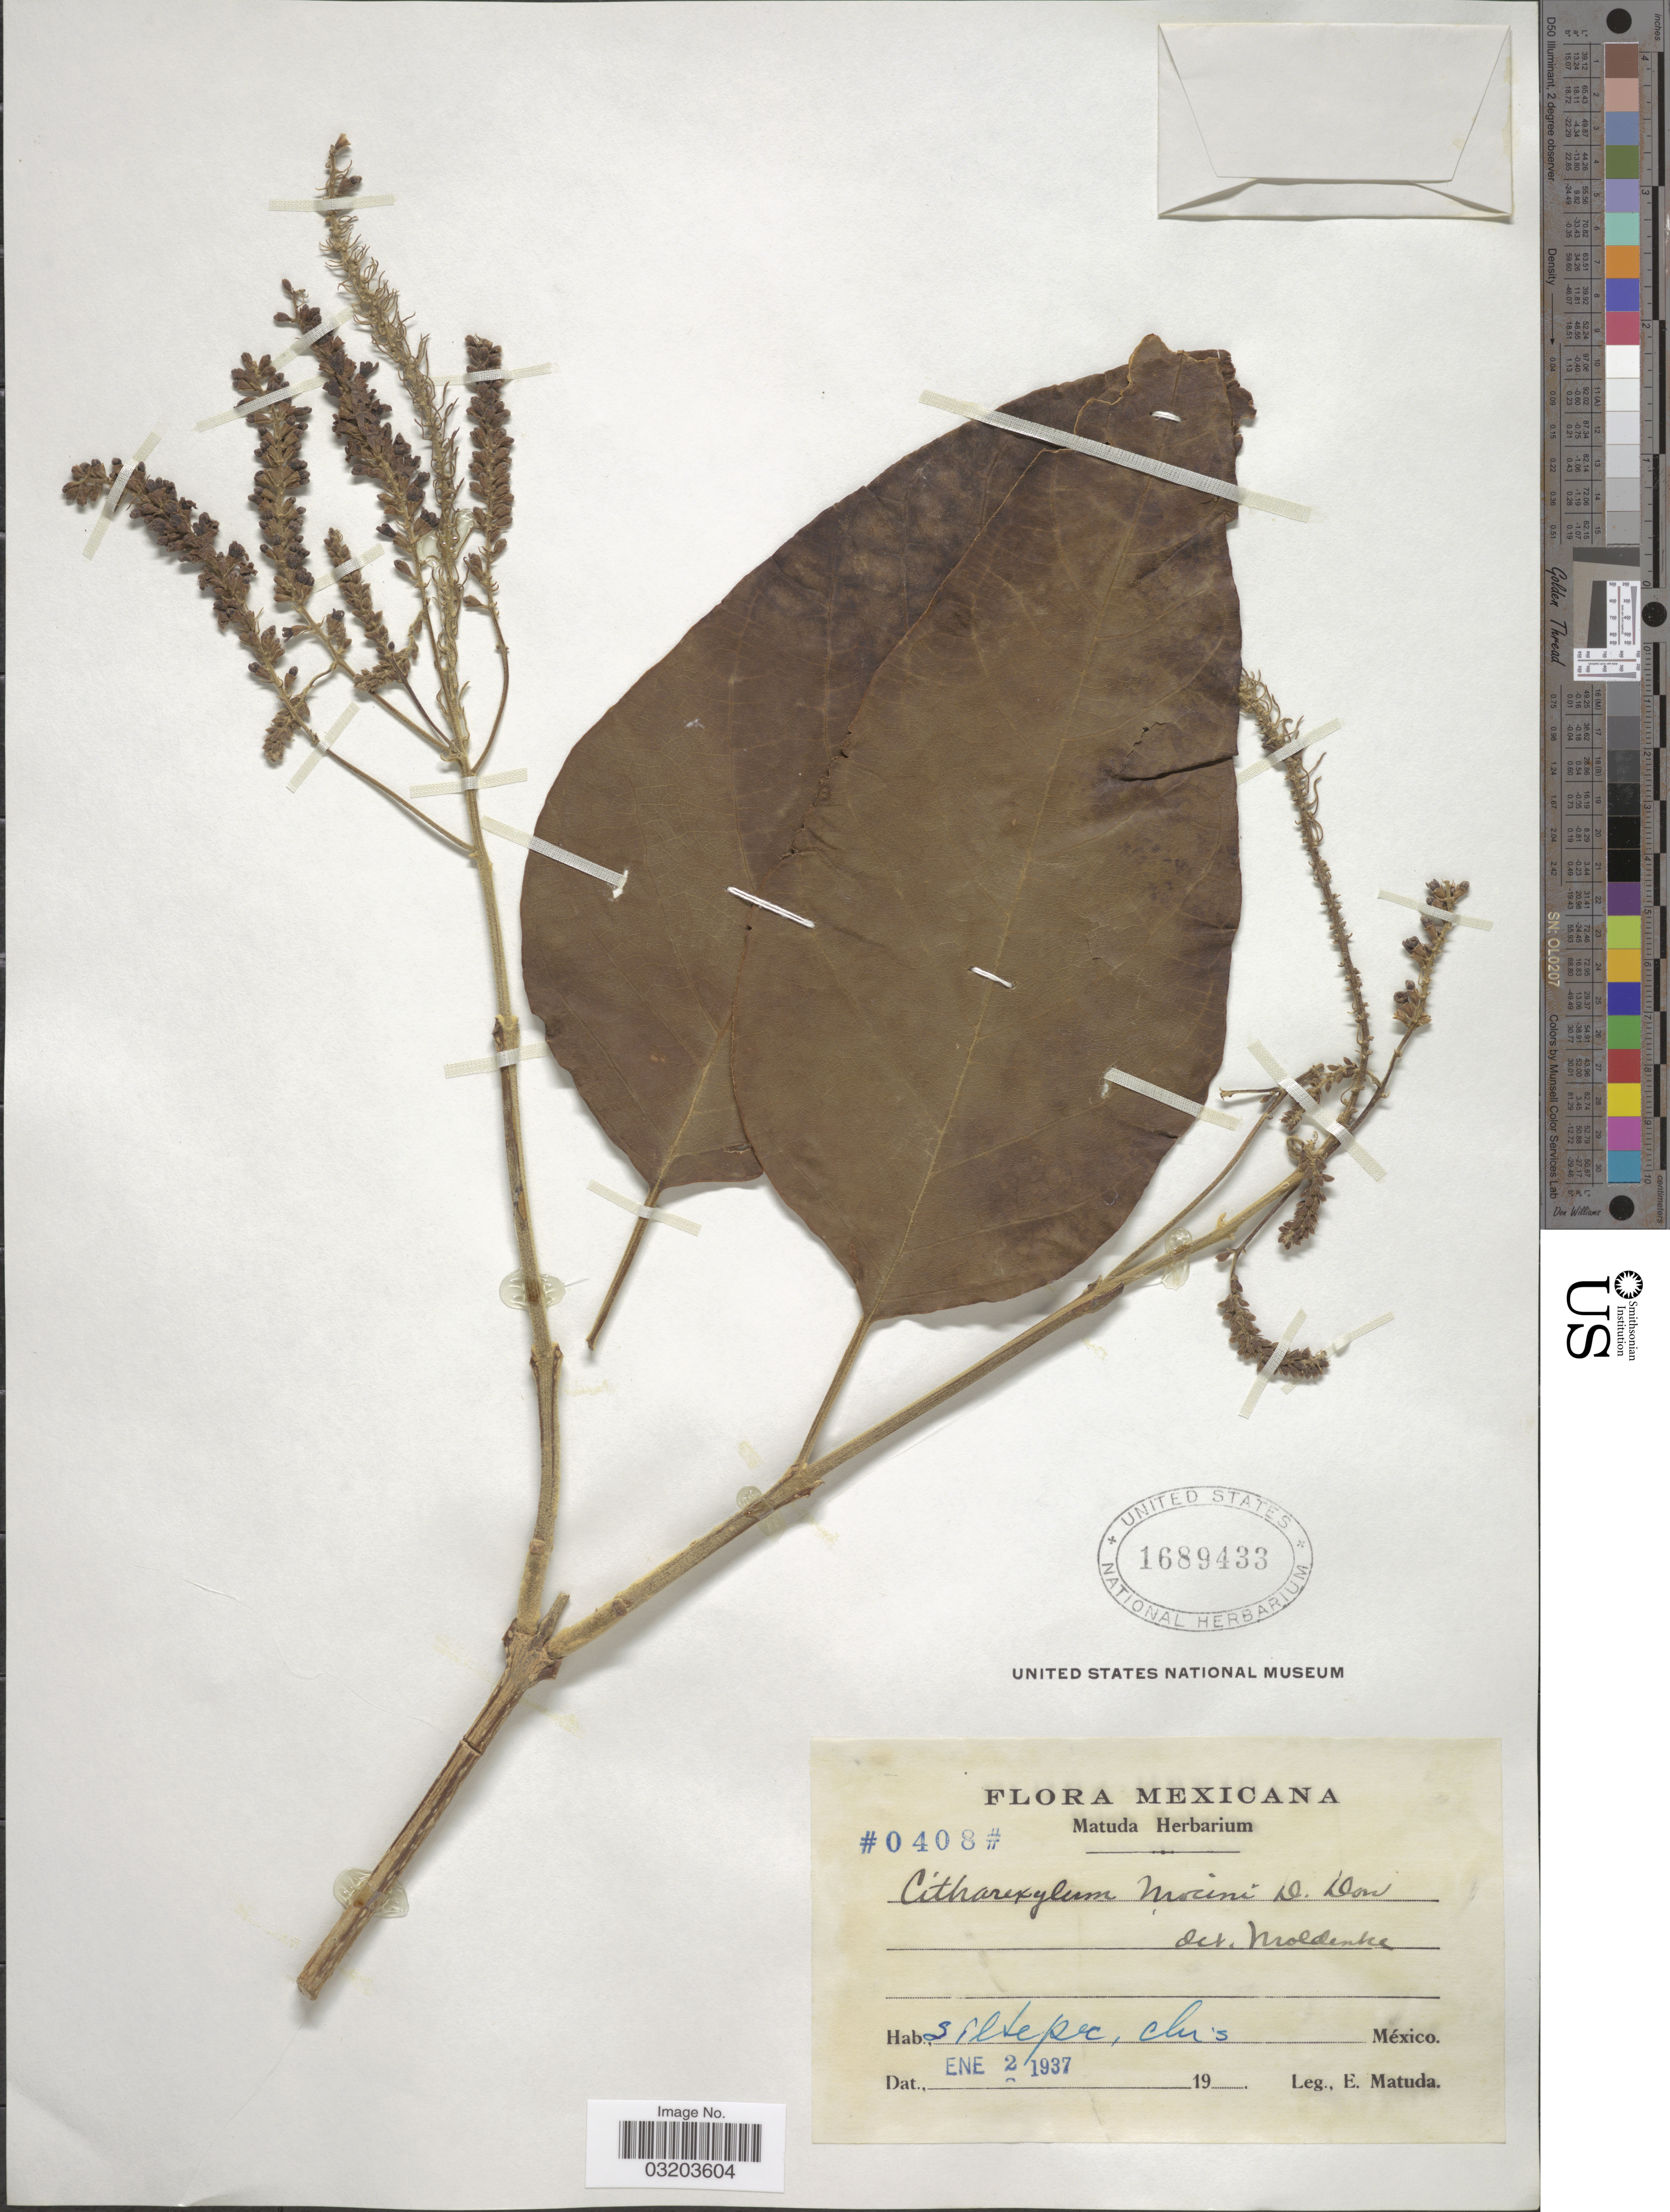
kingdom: Plantae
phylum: Tracheophyta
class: Magnoliopsida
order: Lamiales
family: Verbenaceae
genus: Citharexylum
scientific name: Citharexylum mocinoi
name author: D. Don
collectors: E. Matuda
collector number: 0408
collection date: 1937-01-02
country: Mexico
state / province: Chiapas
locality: Siltepec.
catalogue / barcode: US 1689433